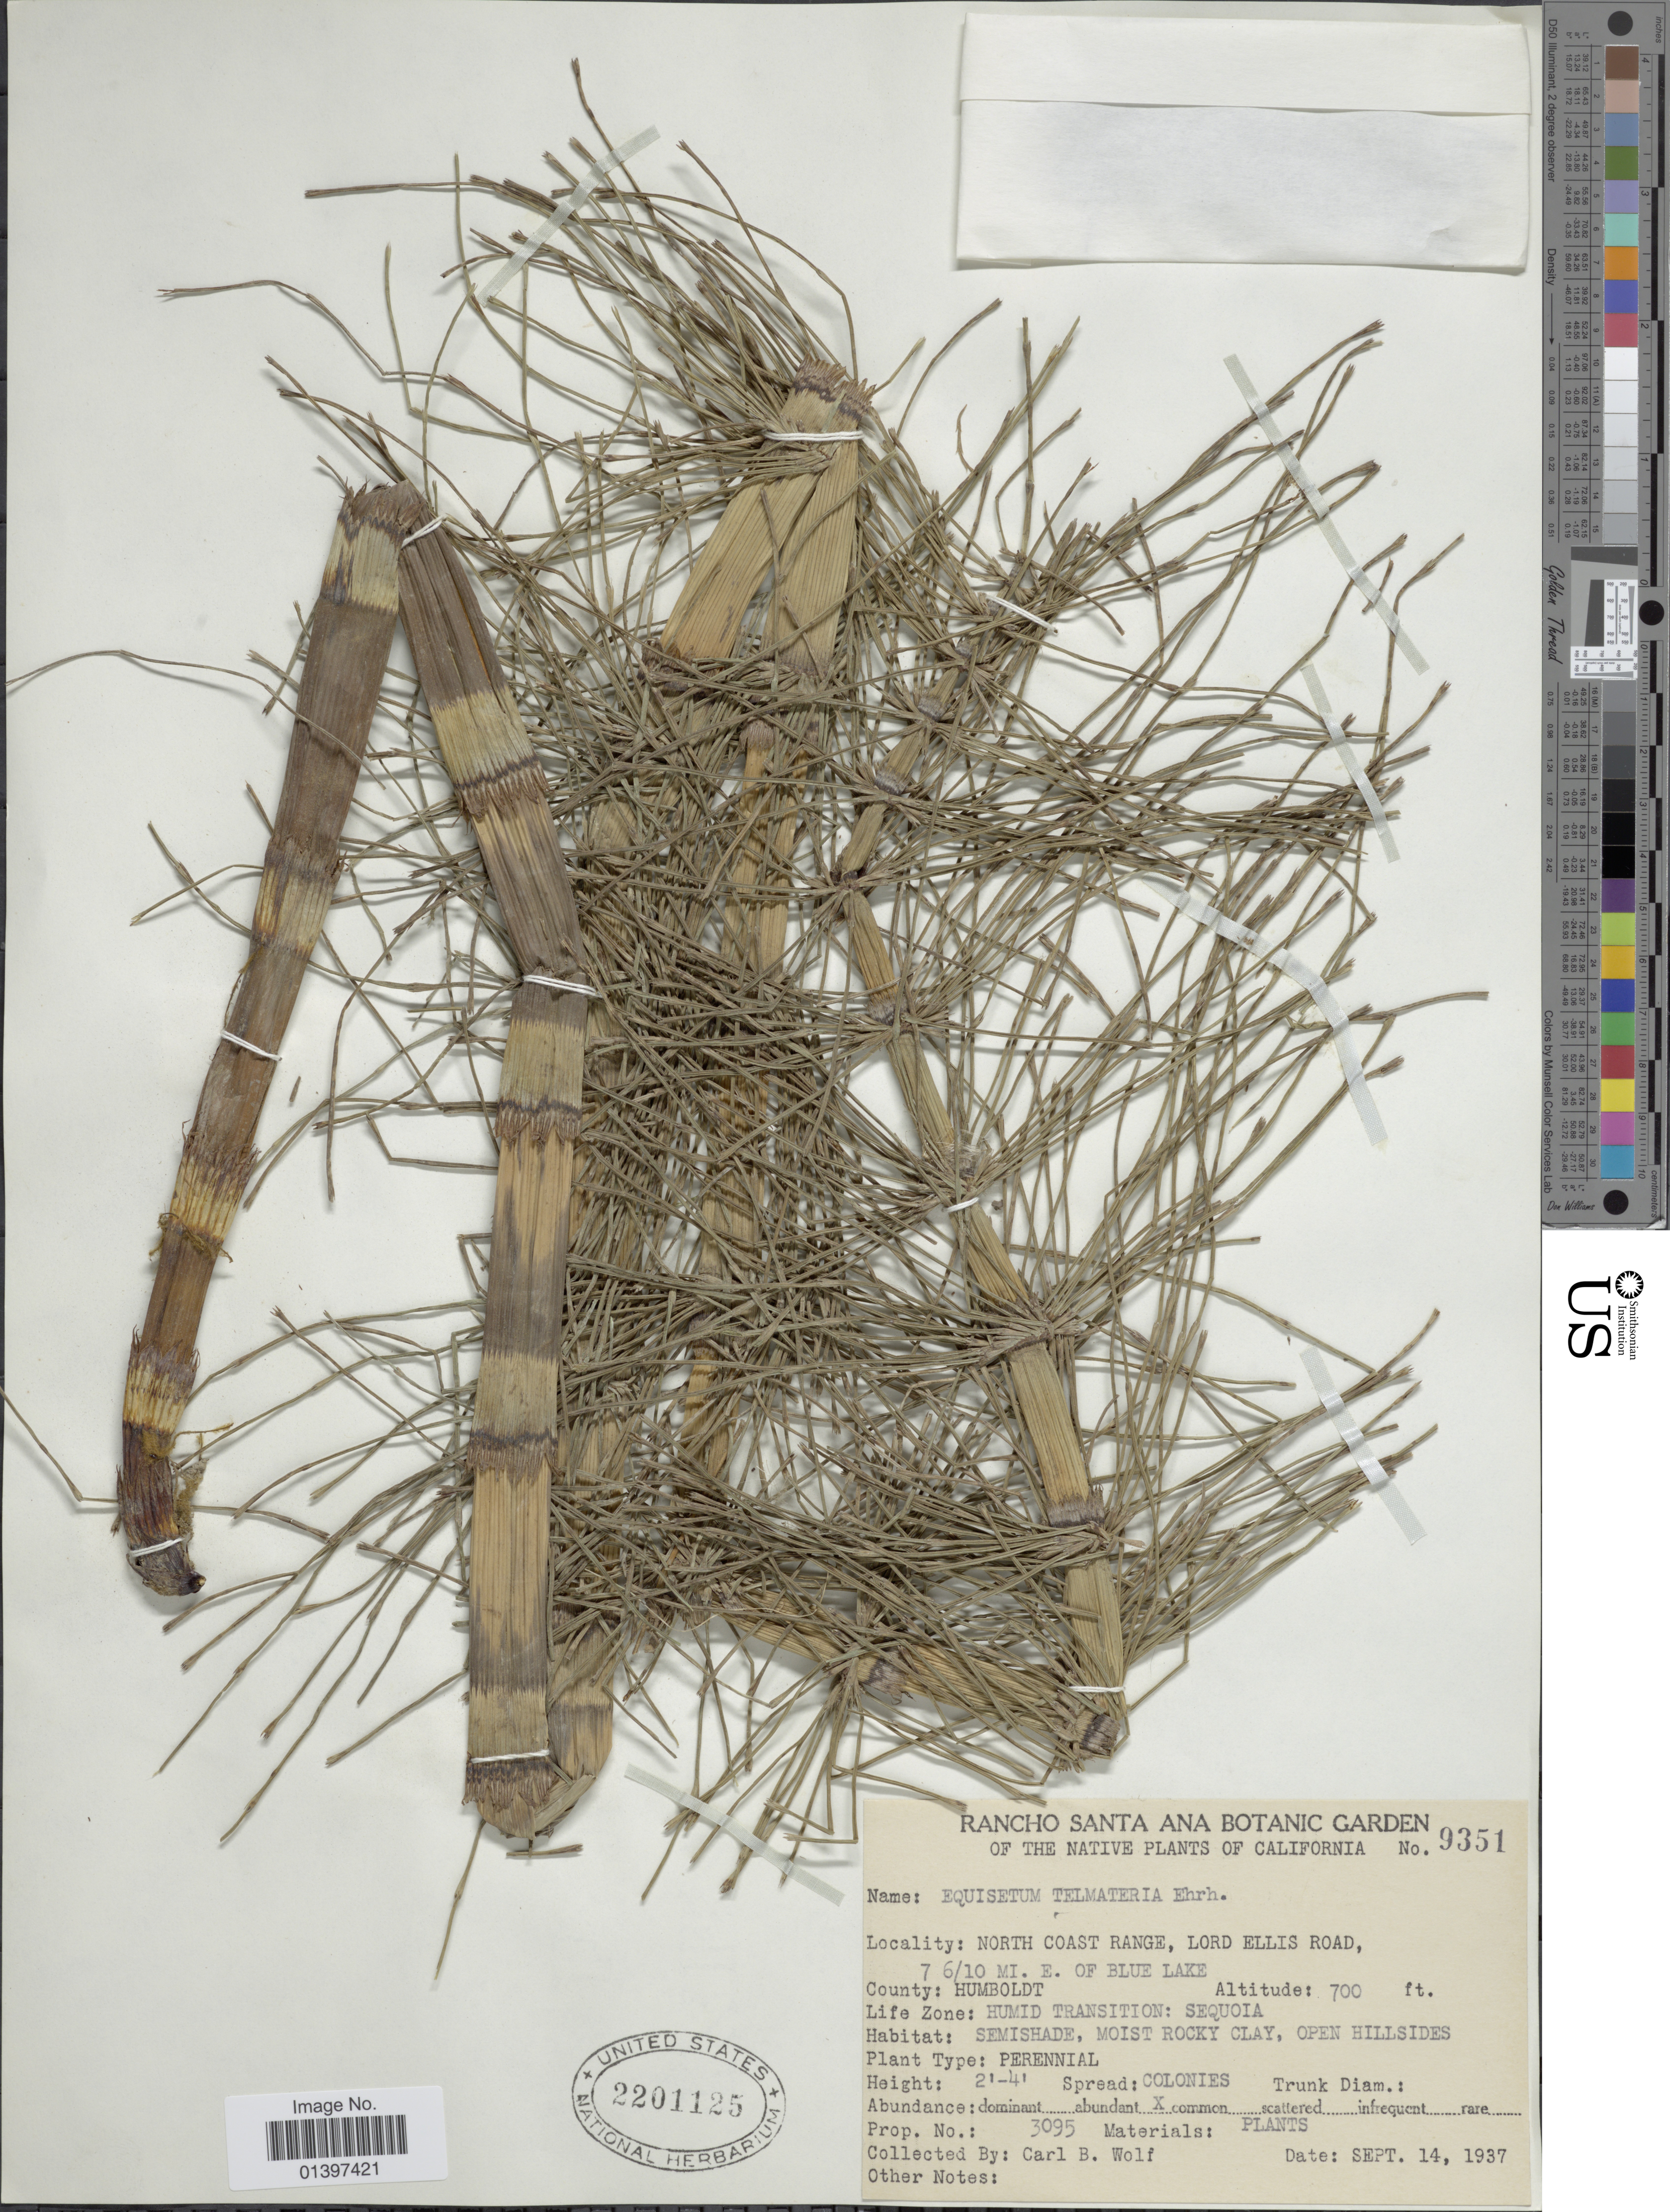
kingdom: Plantae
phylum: Tracheophyta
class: Polypodiopsida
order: Equisetales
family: Equisetaceae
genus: Equisetum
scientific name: Equisetum telmateia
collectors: C. B. Wolf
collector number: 3095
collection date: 1937-09-14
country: United States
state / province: California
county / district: Humboldt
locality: North Coast Range, Lord Ellis Road, 7 6/10 mil. E. of Blue Lake, Humboldt County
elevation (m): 213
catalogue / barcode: US 2201125